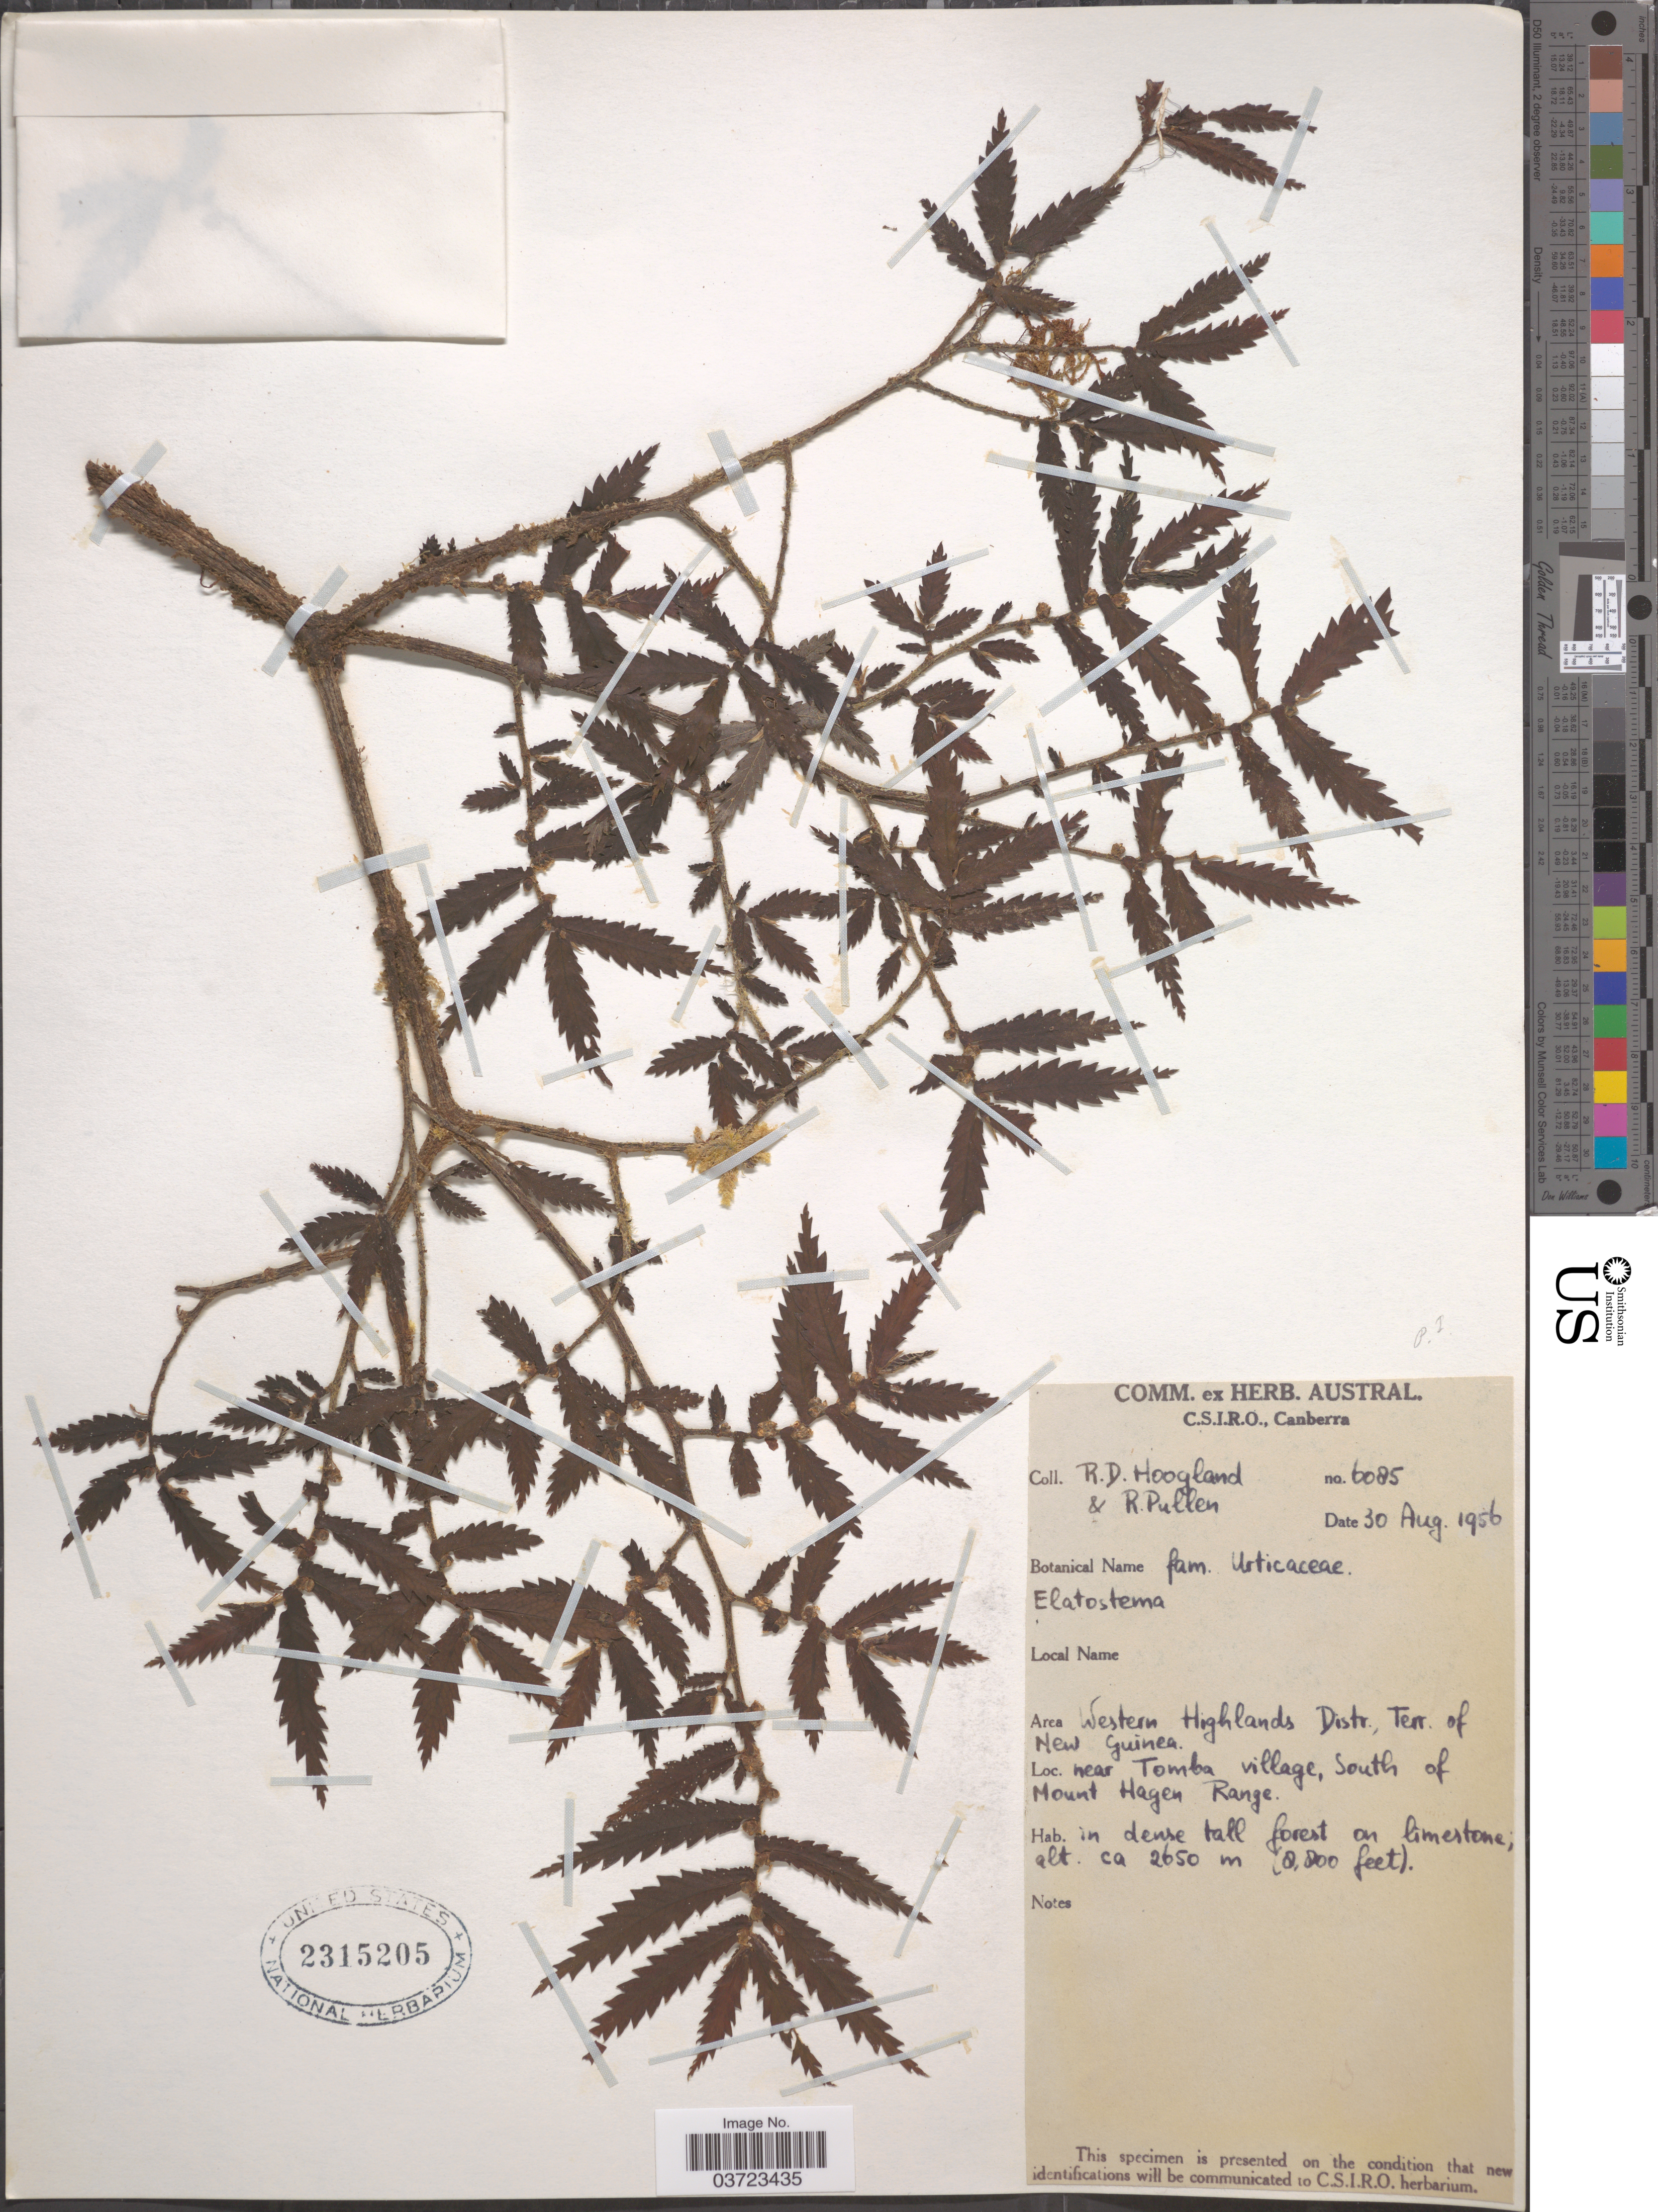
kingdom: Plantae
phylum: Tracheophyta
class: Magnoliopsida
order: Rosales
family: Urticaceae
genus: Elatostema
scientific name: Elatostema sp.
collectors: R. D. Hoogland & R. Pullen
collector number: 6085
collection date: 1956-08-30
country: Papua New Guinea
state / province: Western Highlands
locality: Area Western Highlands Distr., Terr. of New Guinea. near Tomba village, South of Mount Hagen Range.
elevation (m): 2650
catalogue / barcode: US 2315205